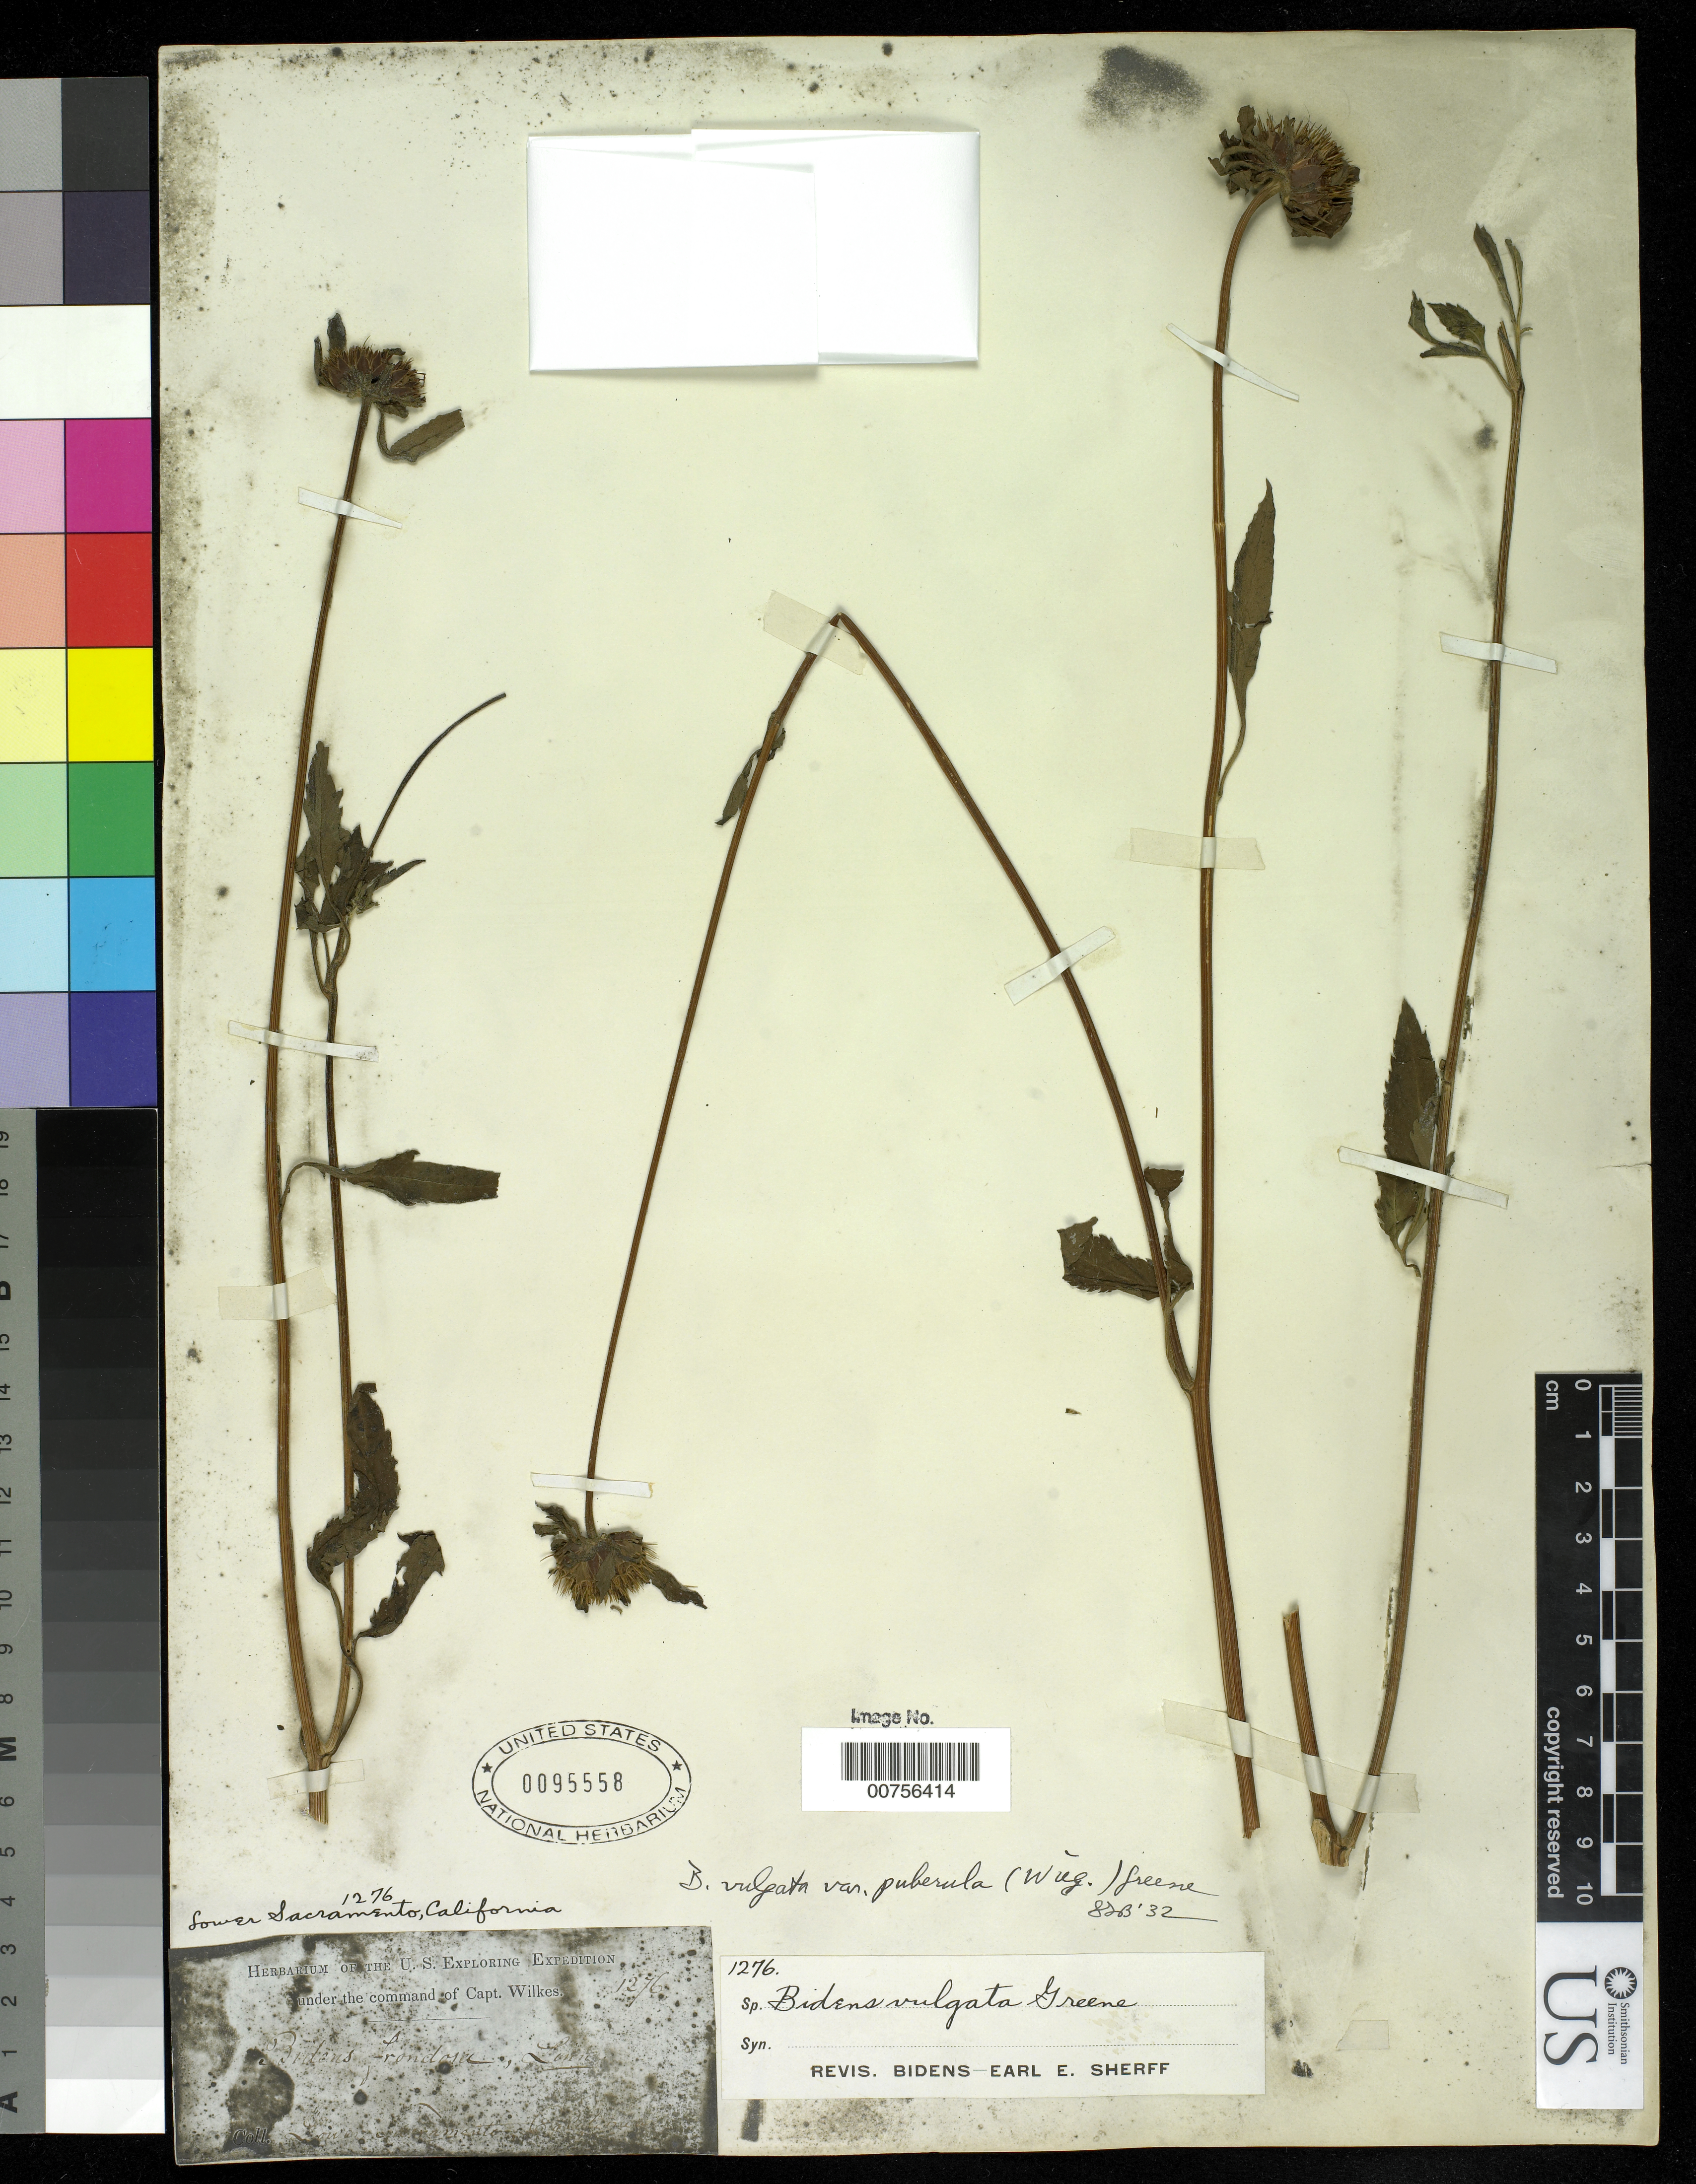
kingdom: Plantae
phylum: Tracheophyta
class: Magnoliopsida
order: Asterales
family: Asteraceae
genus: Bidens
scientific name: Bidens vulgata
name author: Greene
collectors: Wilkes Explor. Exped.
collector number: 1276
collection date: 1838/1842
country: United States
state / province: California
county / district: Sacramento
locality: Lower Sacramento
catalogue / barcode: US 95558